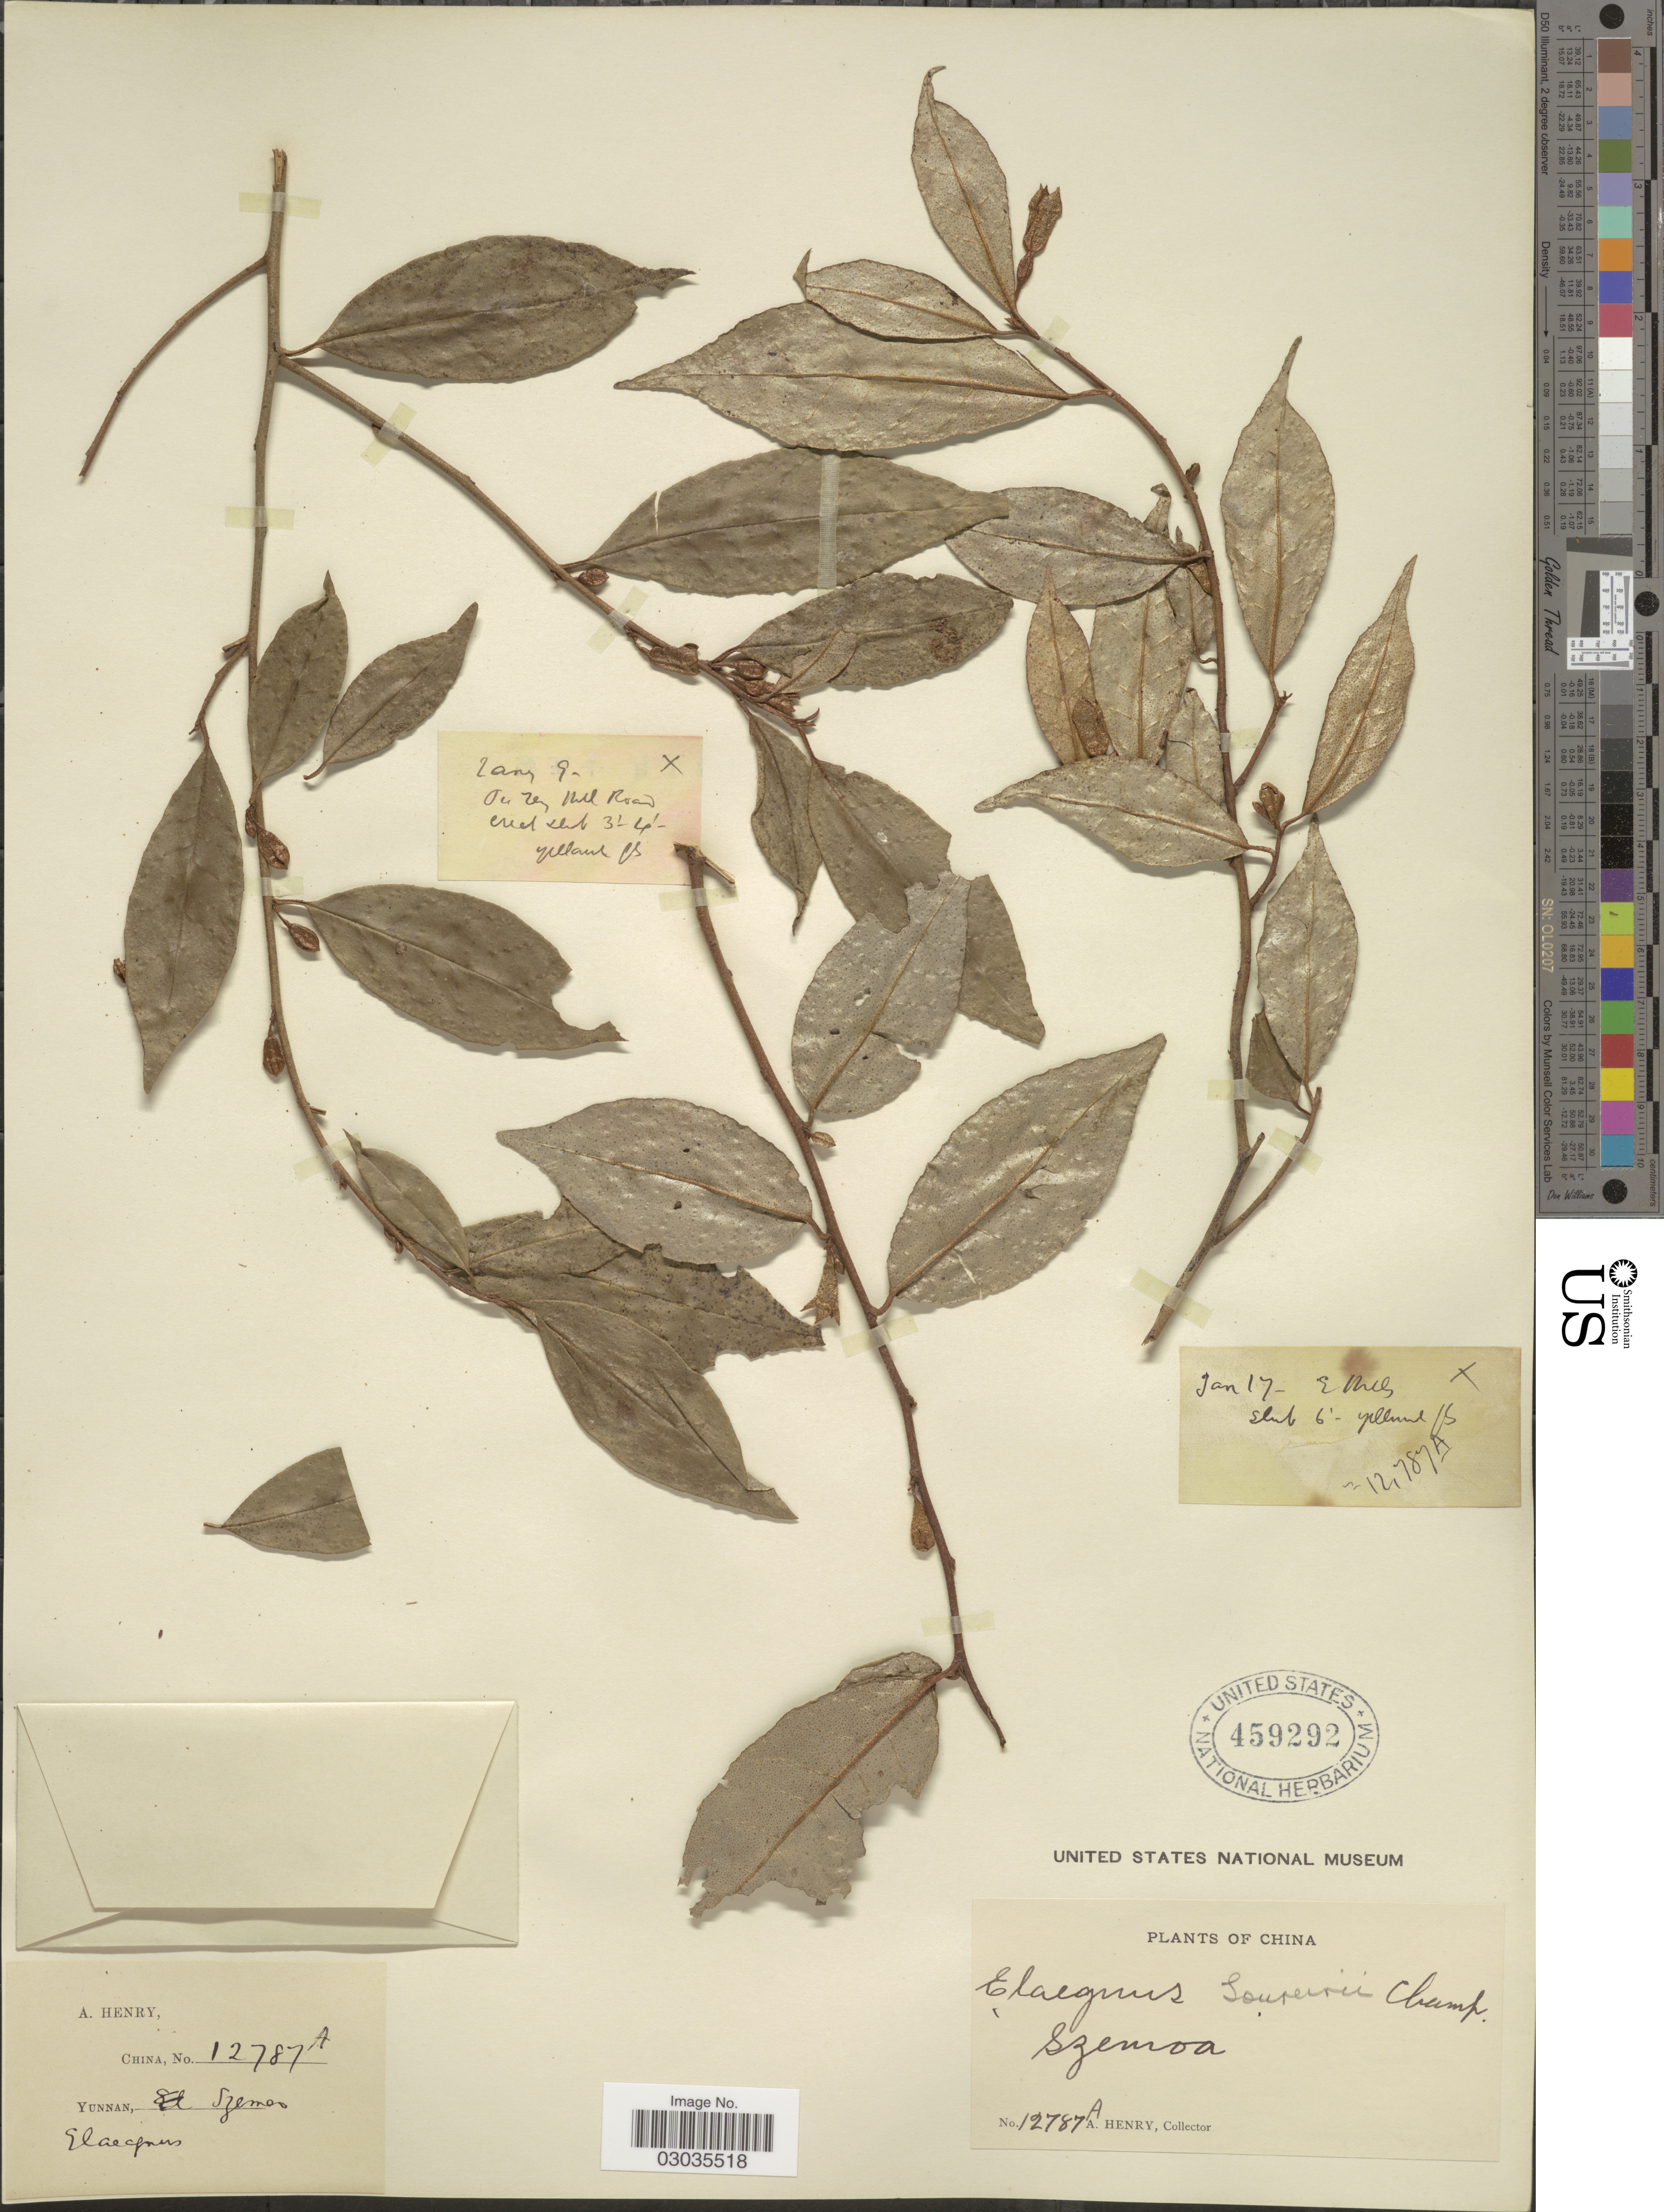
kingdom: Plantae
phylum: Tracheophyta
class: Magnoliopsida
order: Rosales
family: Elaeagnaceae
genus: Elaeagnus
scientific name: Elaeagnus loureiri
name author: Champ. ex Benth.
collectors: A. Henry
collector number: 12787 A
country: China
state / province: Yunnan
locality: Szemoa.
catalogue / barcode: US 459292